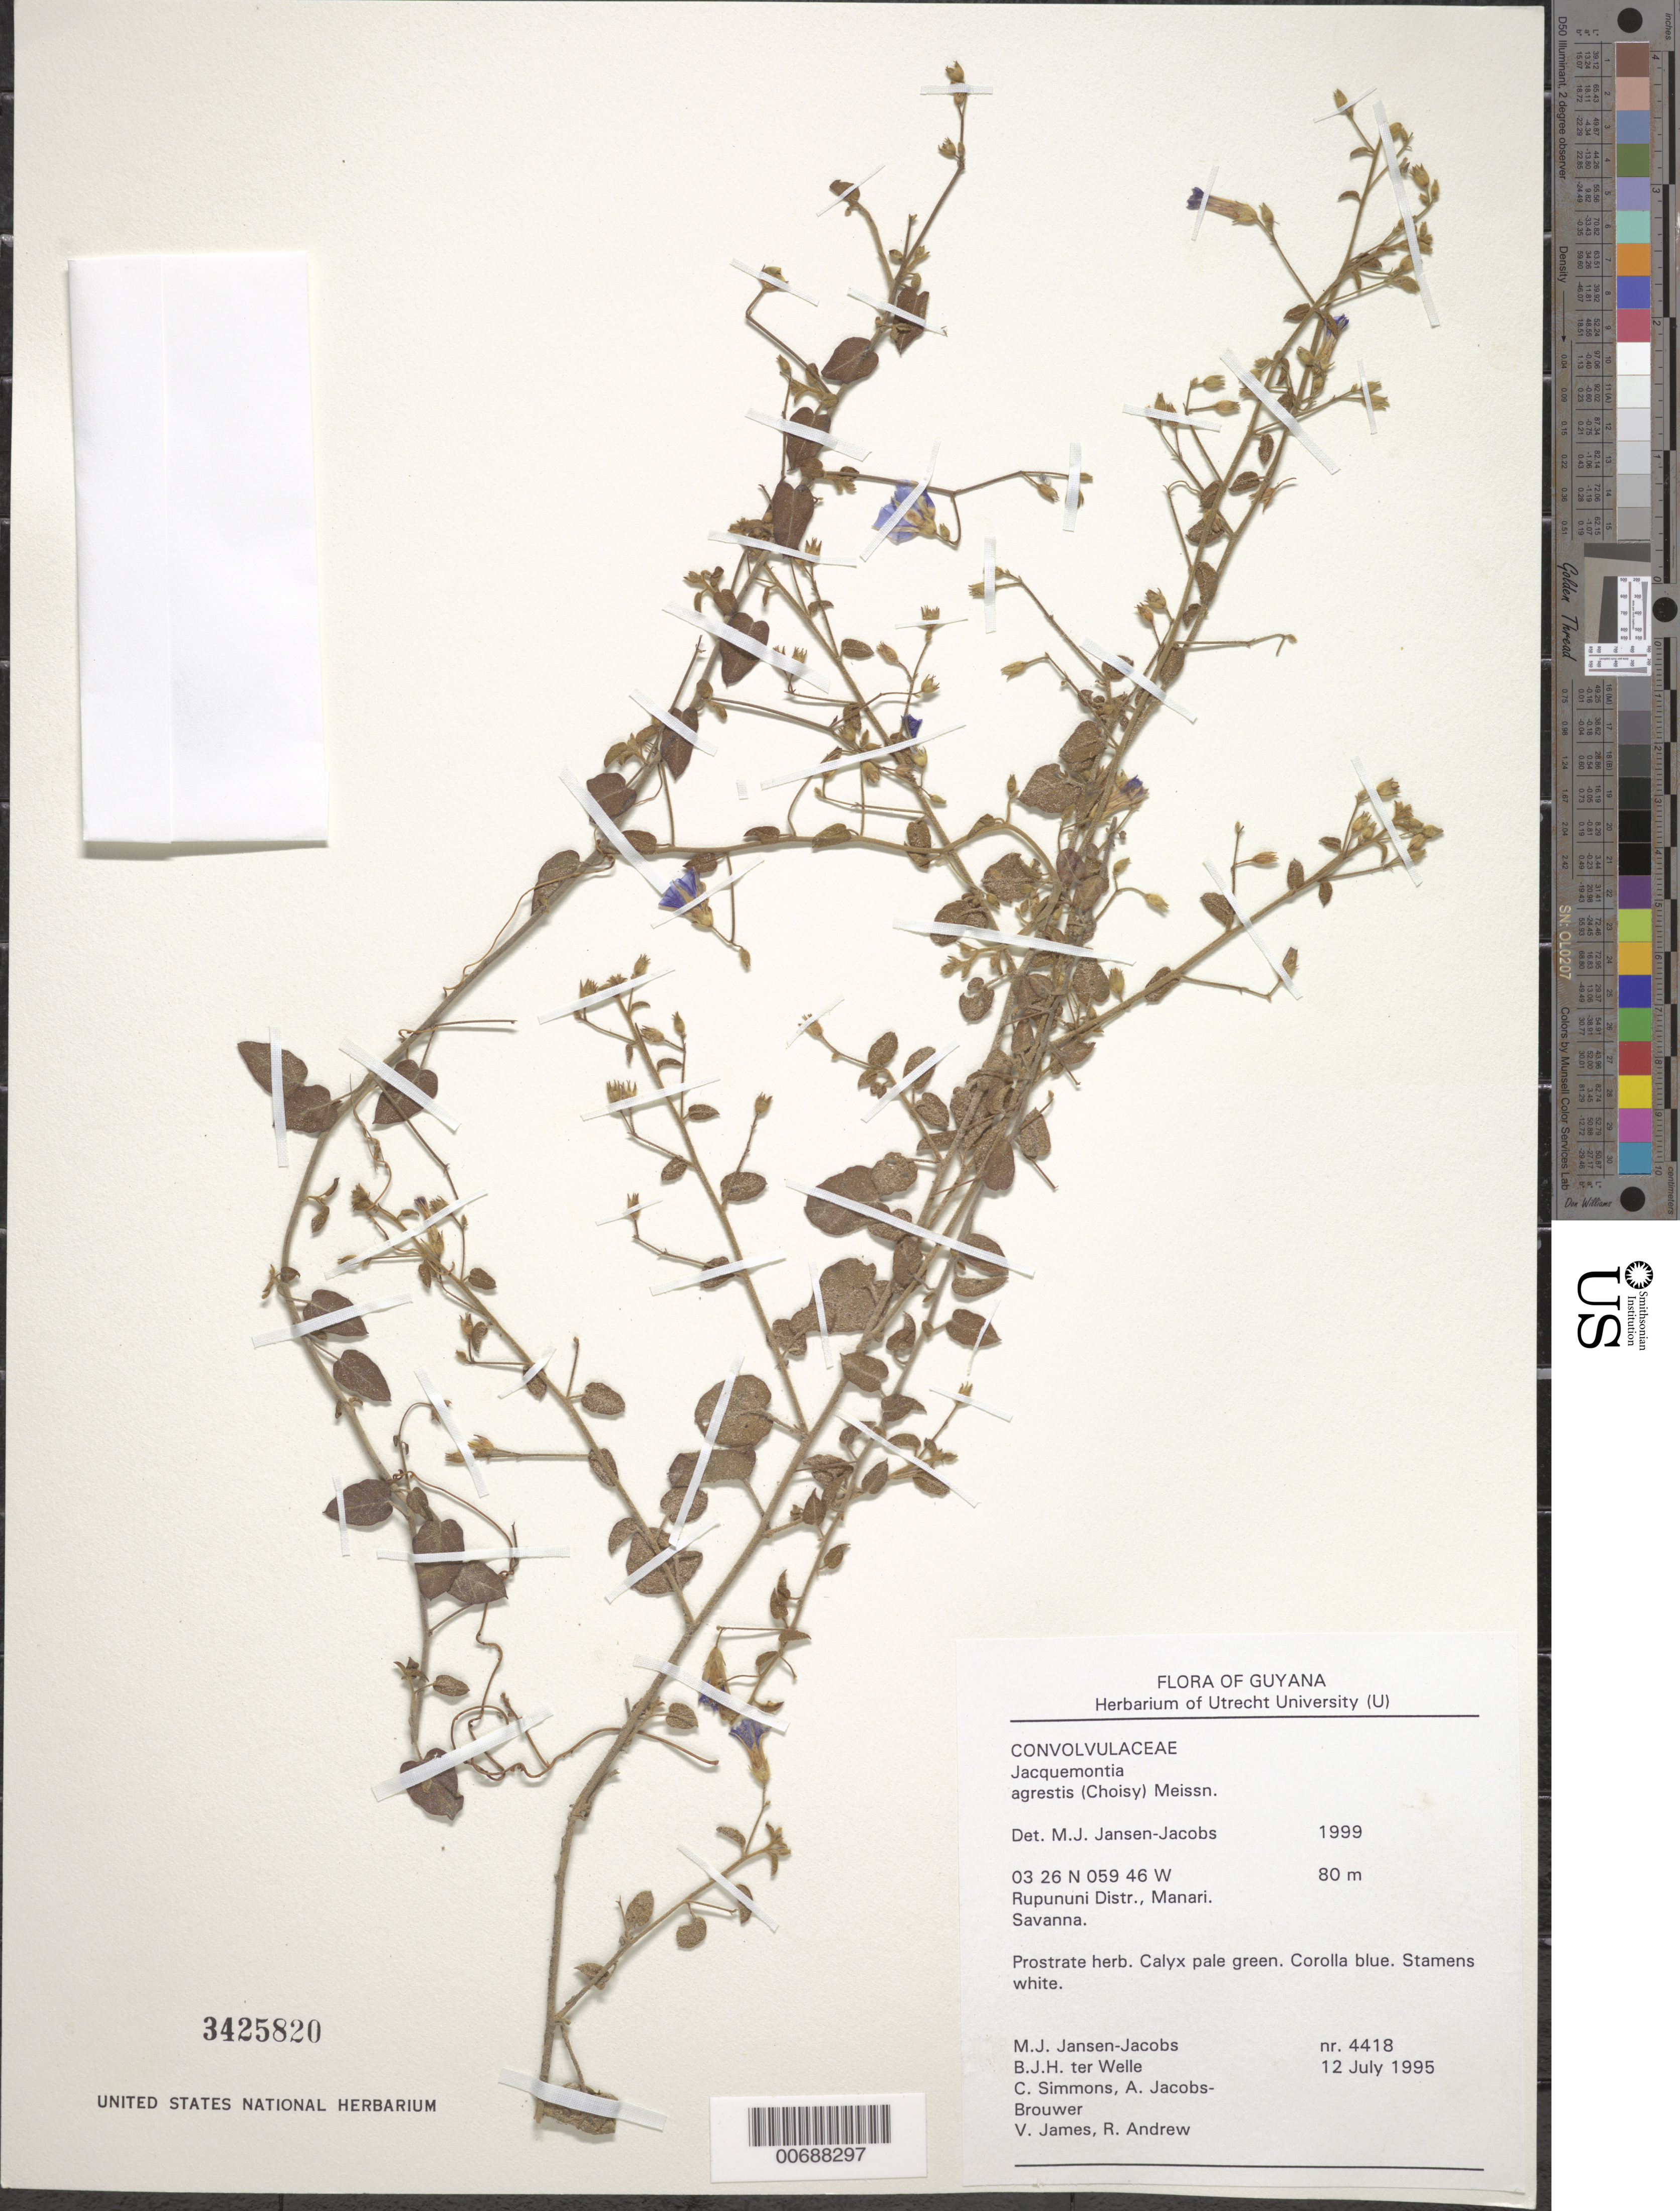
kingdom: Plantae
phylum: Tracheophyta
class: Magnoliopsida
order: Solanales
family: Convolvulaceae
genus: Jacquemontia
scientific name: Jacquemontia agrestis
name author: (Mart. ex Choisy) Meisn.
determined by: Jansen-Jacobs, M. J., (U), Nationaal Herbarium Nederland, Utrecht University branch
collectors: M. J. Jansen-Jacobs, B. Welle, C. Simmons, A. Jacobs-Brouwer, V. James & R. Andrew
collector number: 4418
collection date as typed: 12-Jul-95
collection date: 1995-07-12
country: Guyana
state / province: U. Takutu-U. Essequibo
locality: Manari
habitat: Savanna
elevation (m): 80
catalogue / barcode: US 3425820